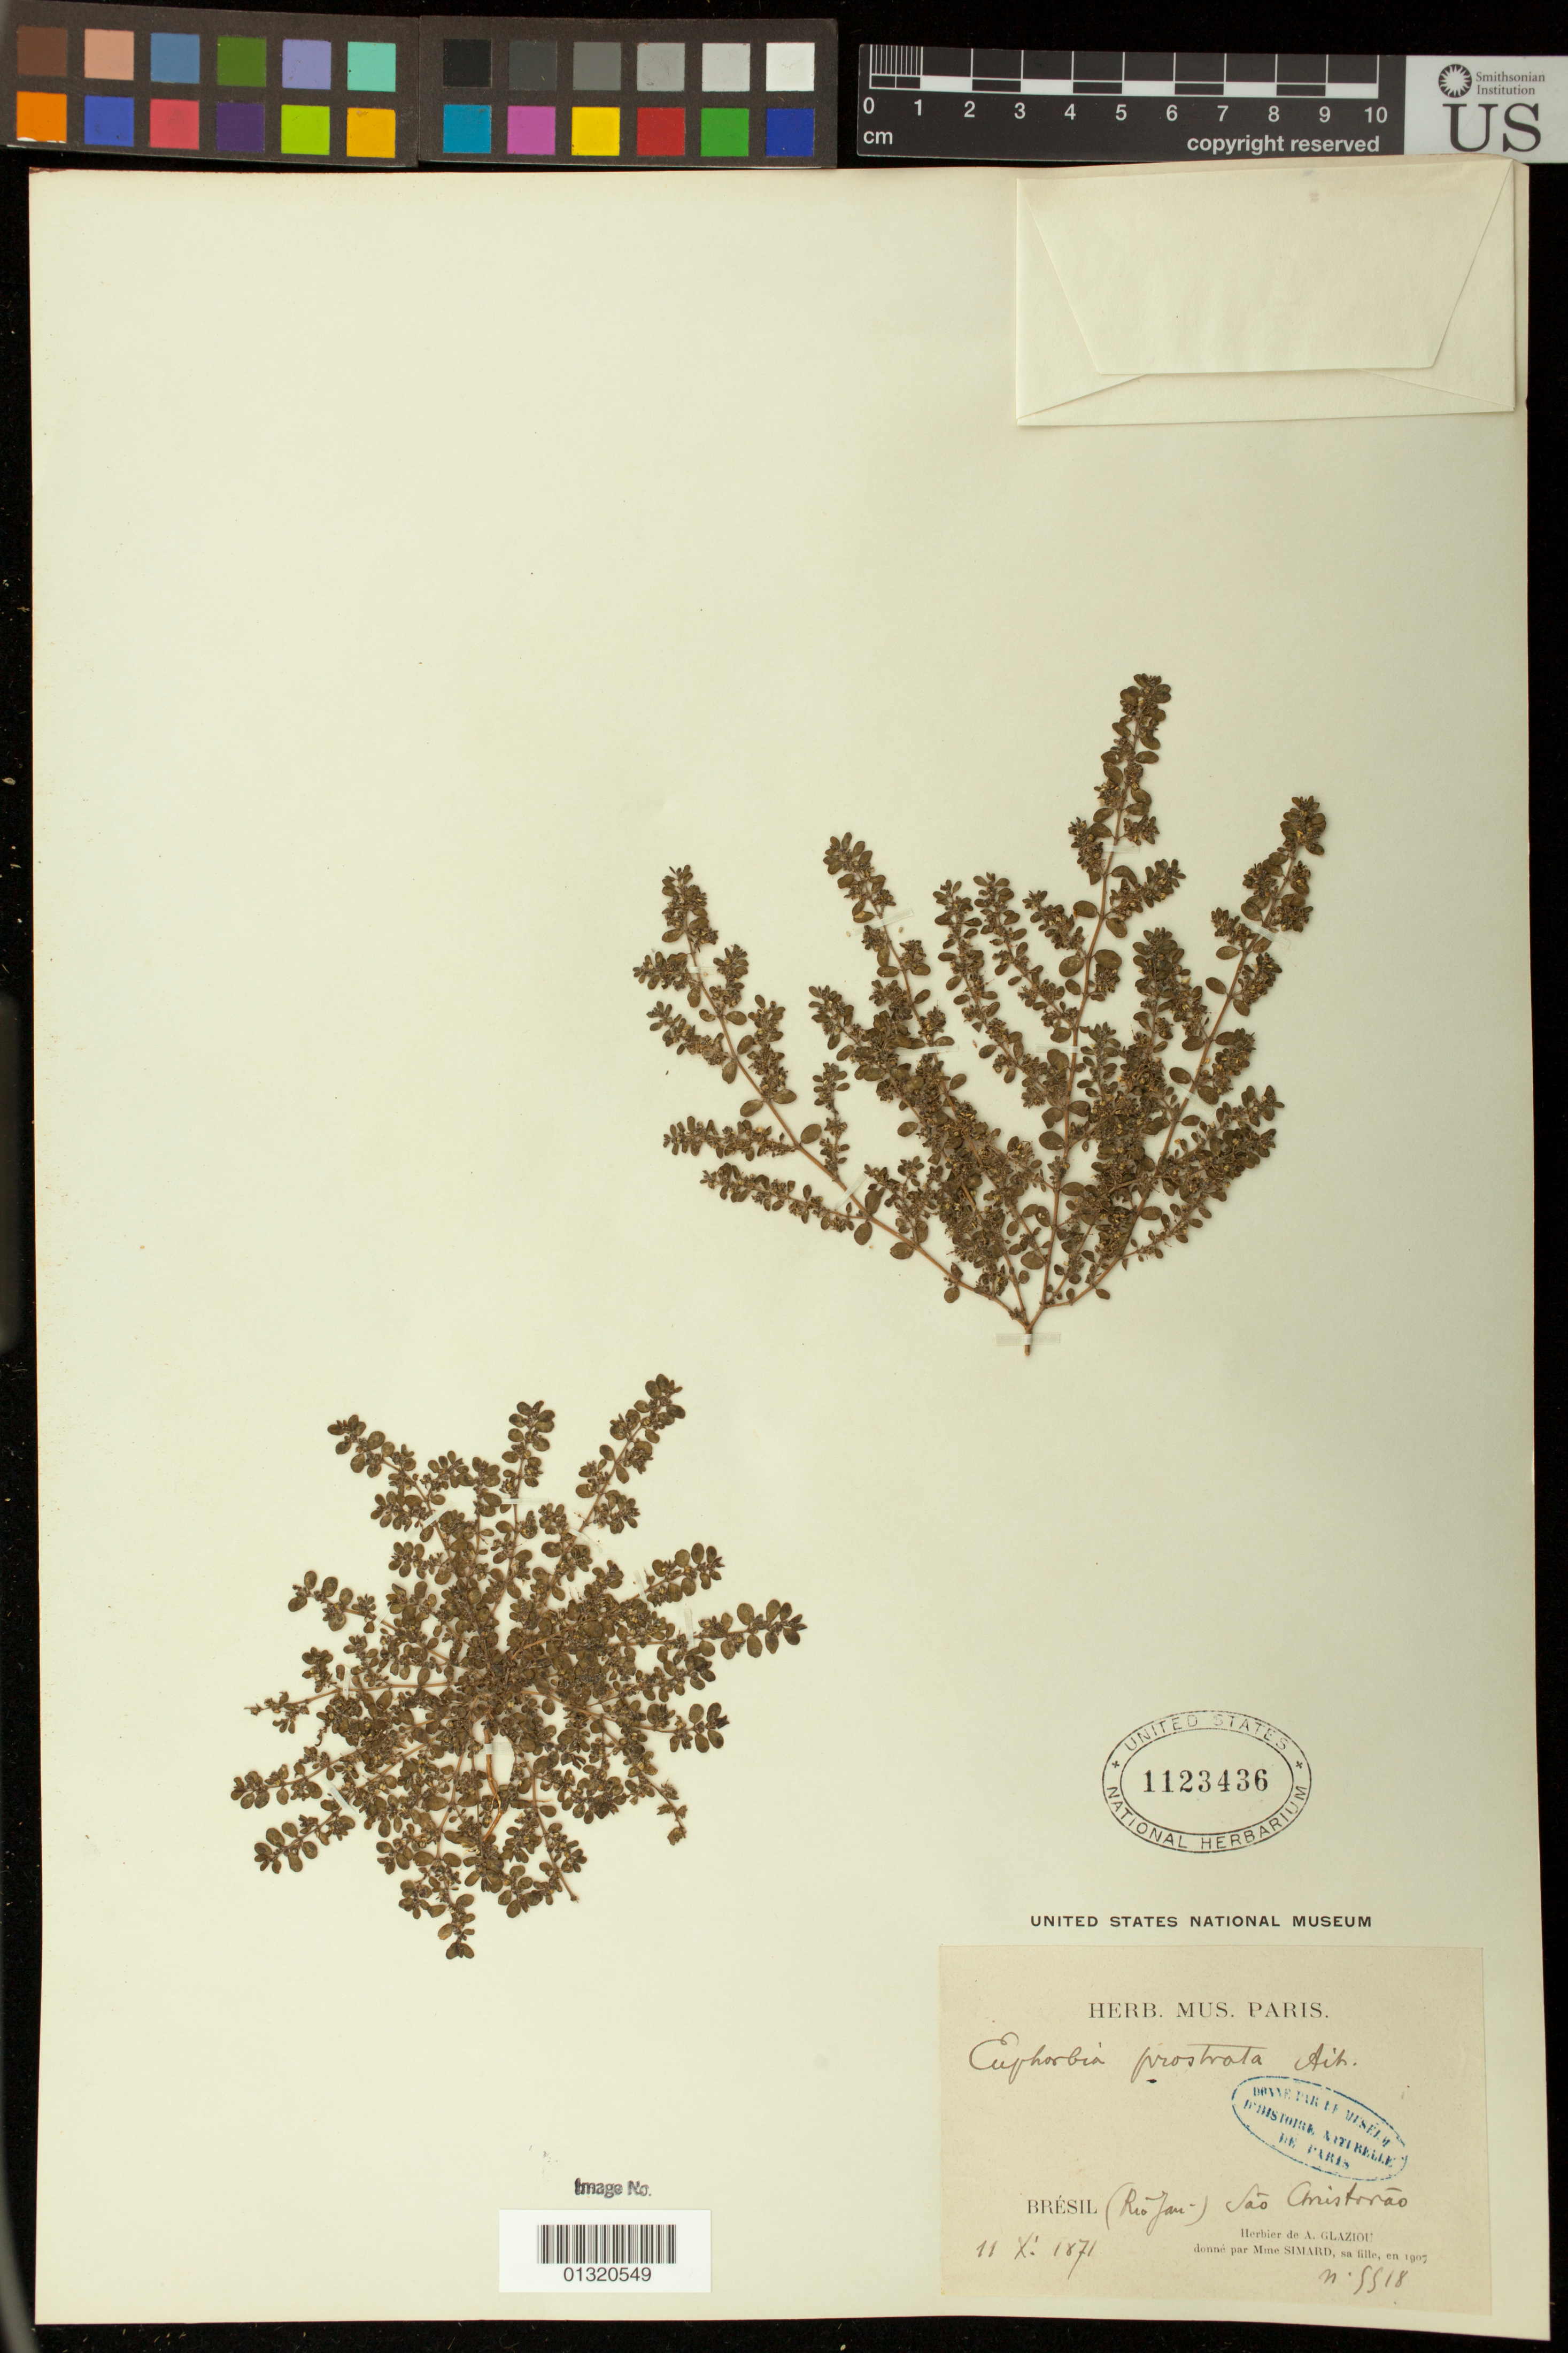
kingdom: Plantae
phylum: Tracheophyta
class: Magnoliopsida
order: Malpighiales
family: Euphorbiaceae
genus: Euphorbia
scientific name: Euphorbia prostrata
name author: Aiton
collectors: A. F. M. Glaziou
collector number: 5518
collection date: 1871-10-11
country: Brazil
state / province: Rio de Janeiro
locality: Sao Anistorao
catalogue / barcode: US 1123436